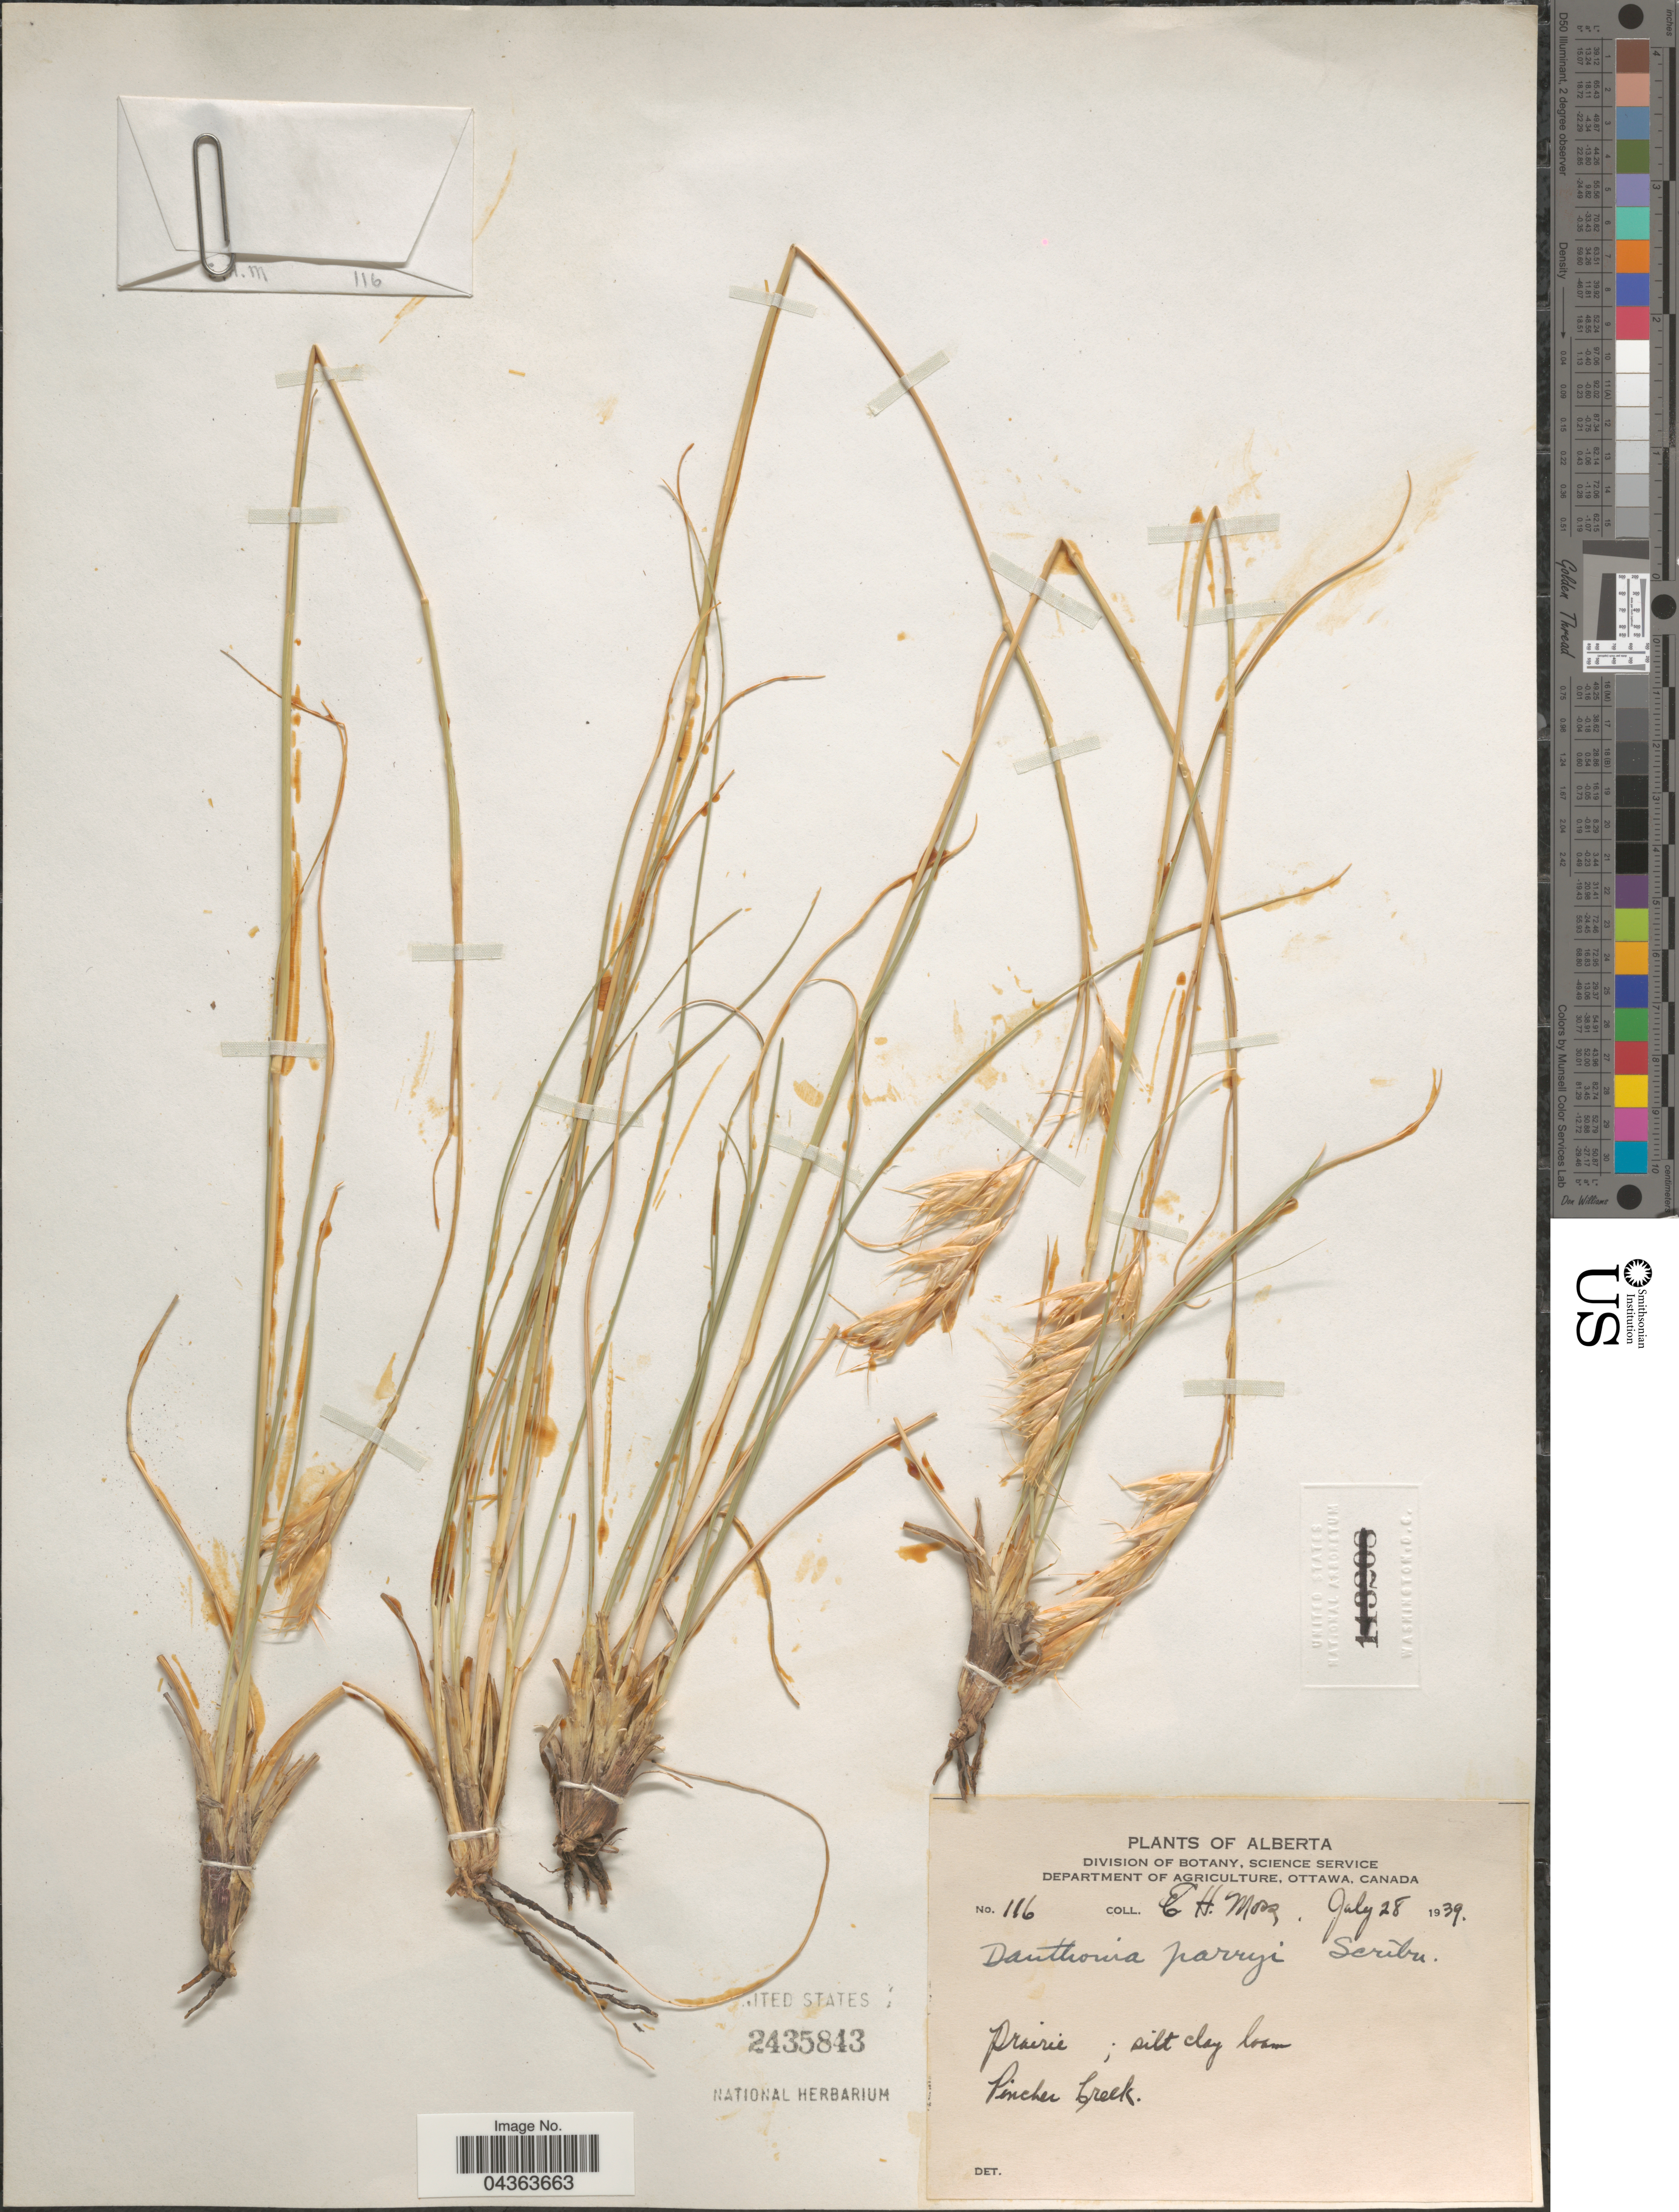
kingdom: Plantae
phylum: Tracheophyta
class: Liliopsida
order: Poales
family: Poaceae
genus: Danthonia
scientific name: Danthonia parryi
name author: Scribn.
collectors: E. Moss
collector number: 116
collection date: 1939-07-28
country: Canada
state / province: Alberta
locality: Pincher Creek.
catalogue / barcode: US 2435843